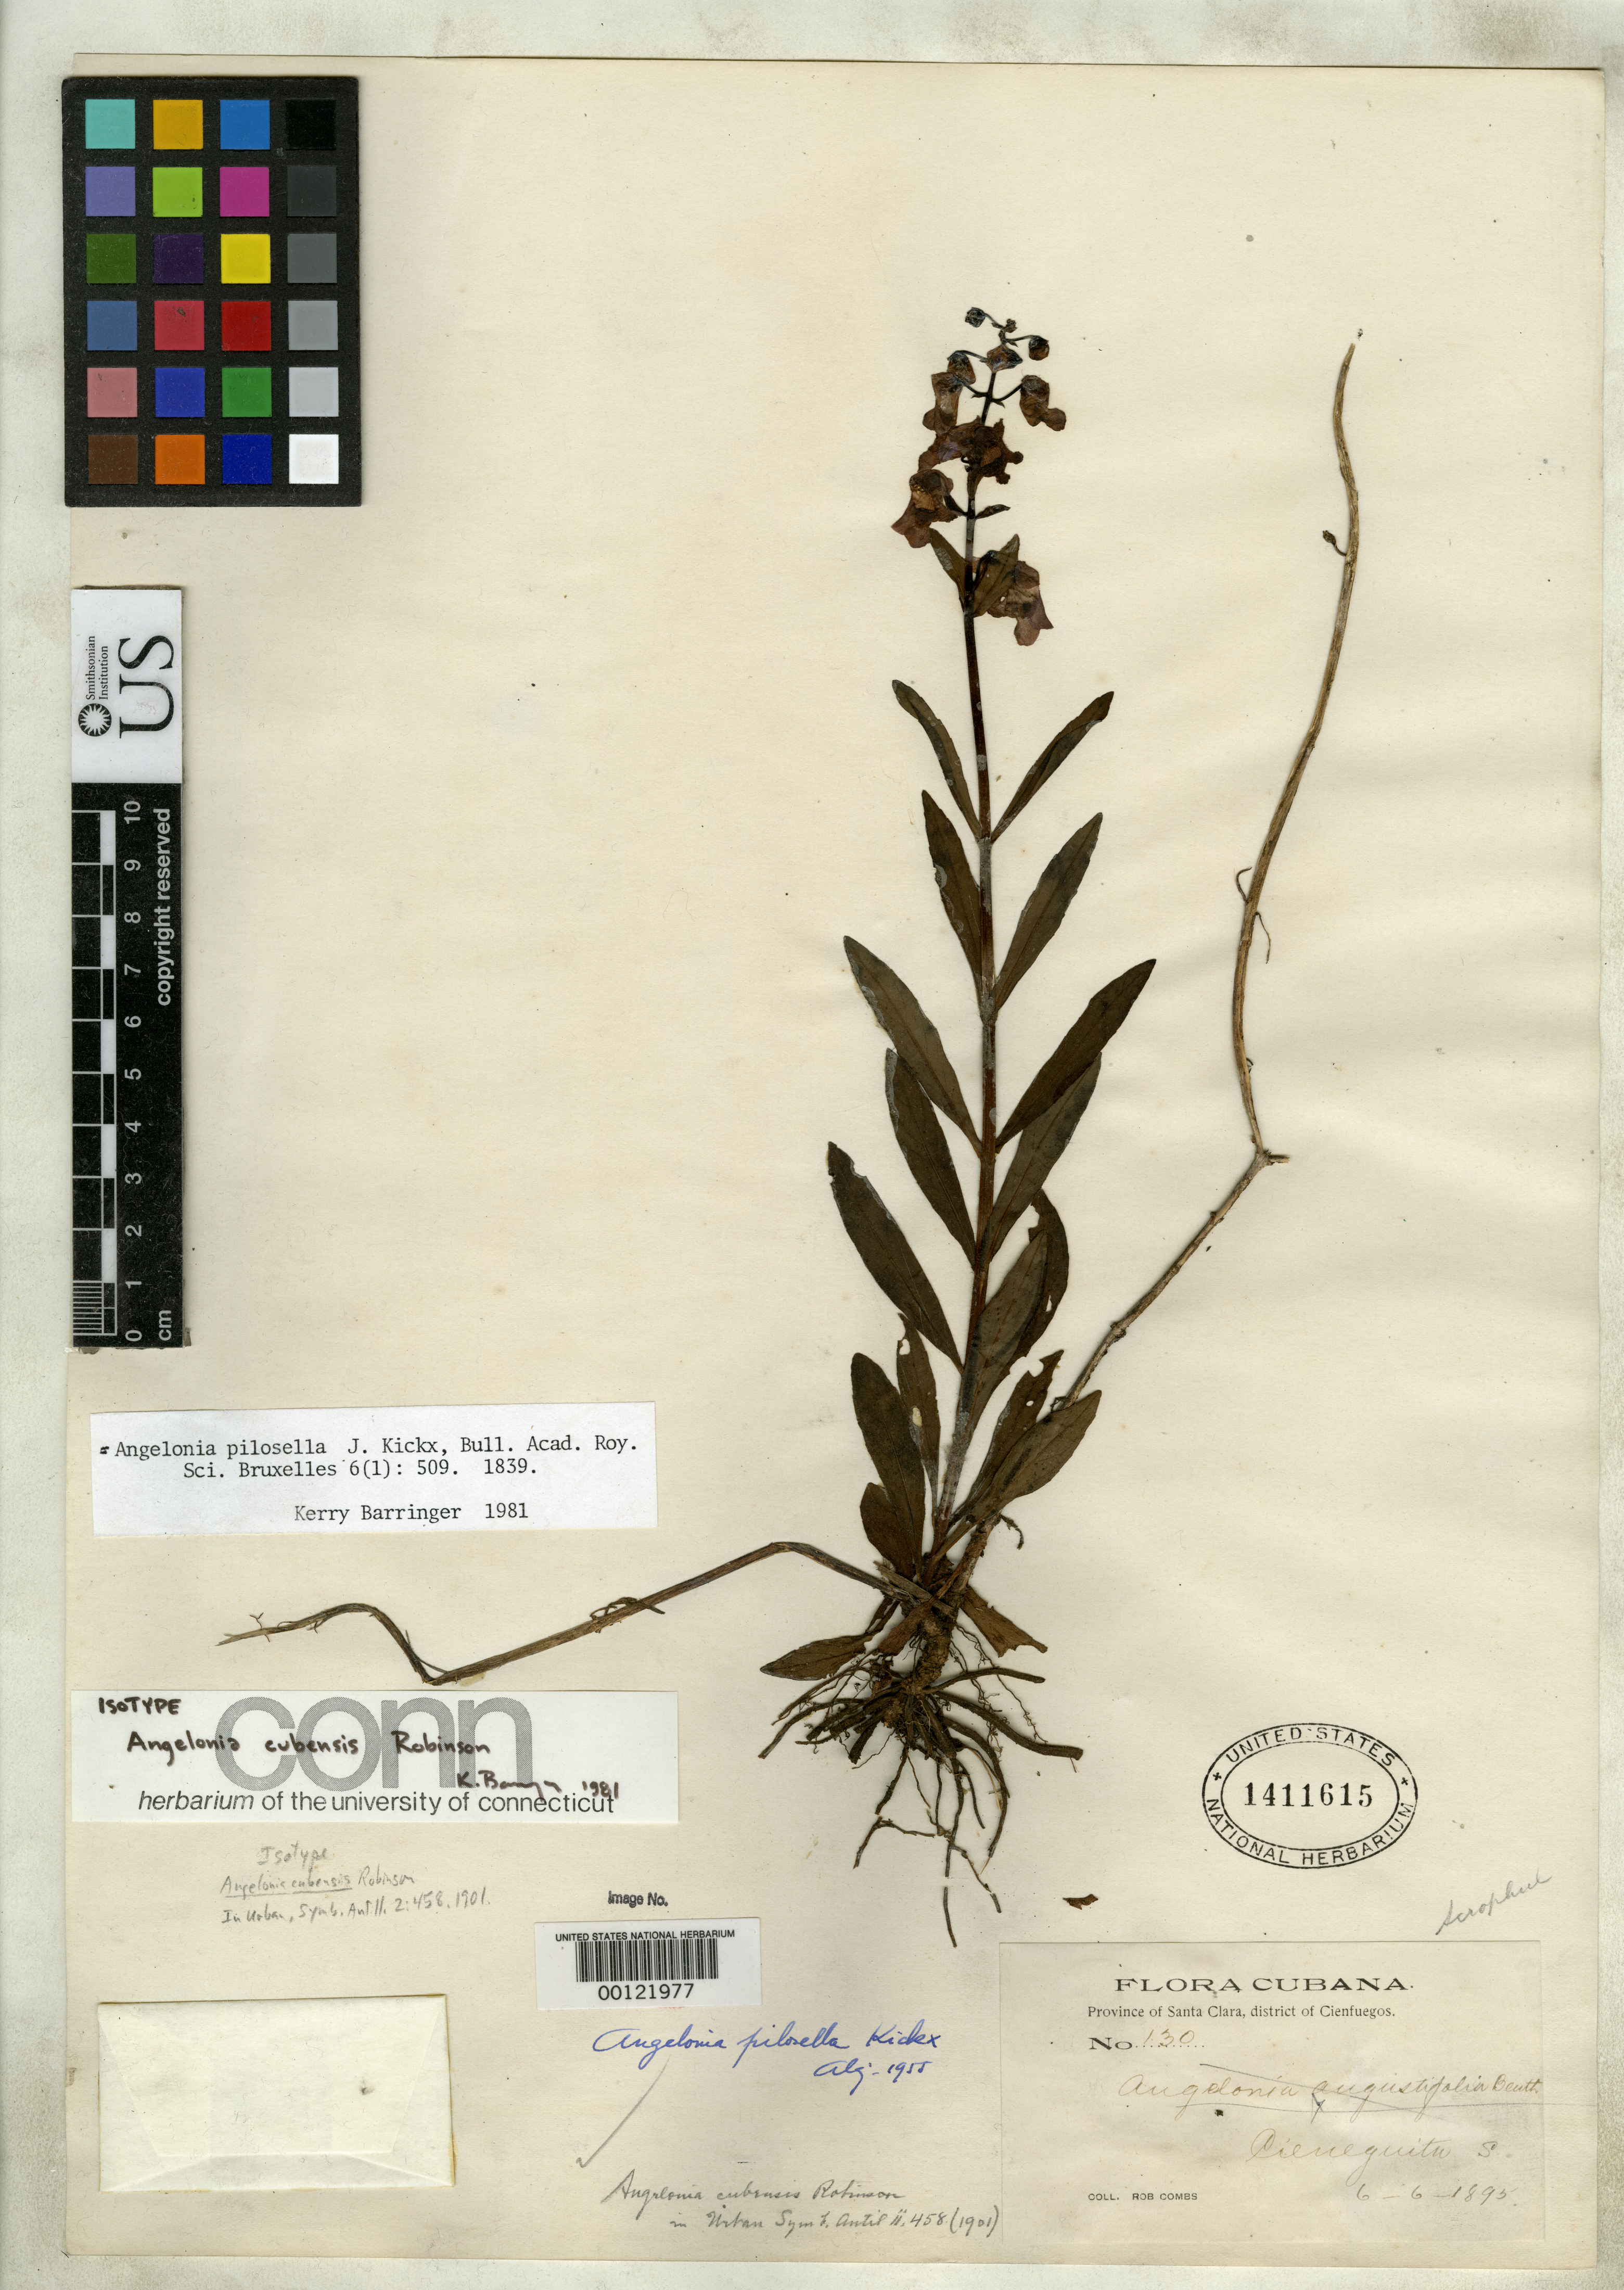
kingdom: Plantae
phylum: Tracheophyta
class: Magnoliopsida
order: Lamiales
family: Plantaginaceae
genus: Angelonia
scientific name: Angelonia cubensis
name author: B.L. Rob. in Urb.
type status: Isotype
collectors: R. Combs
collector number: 130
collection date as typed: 06 Jun 1895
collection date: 1895-06-06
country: Cuba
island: Greater Antilles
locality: Cieneguita.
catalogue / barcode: US 1411615